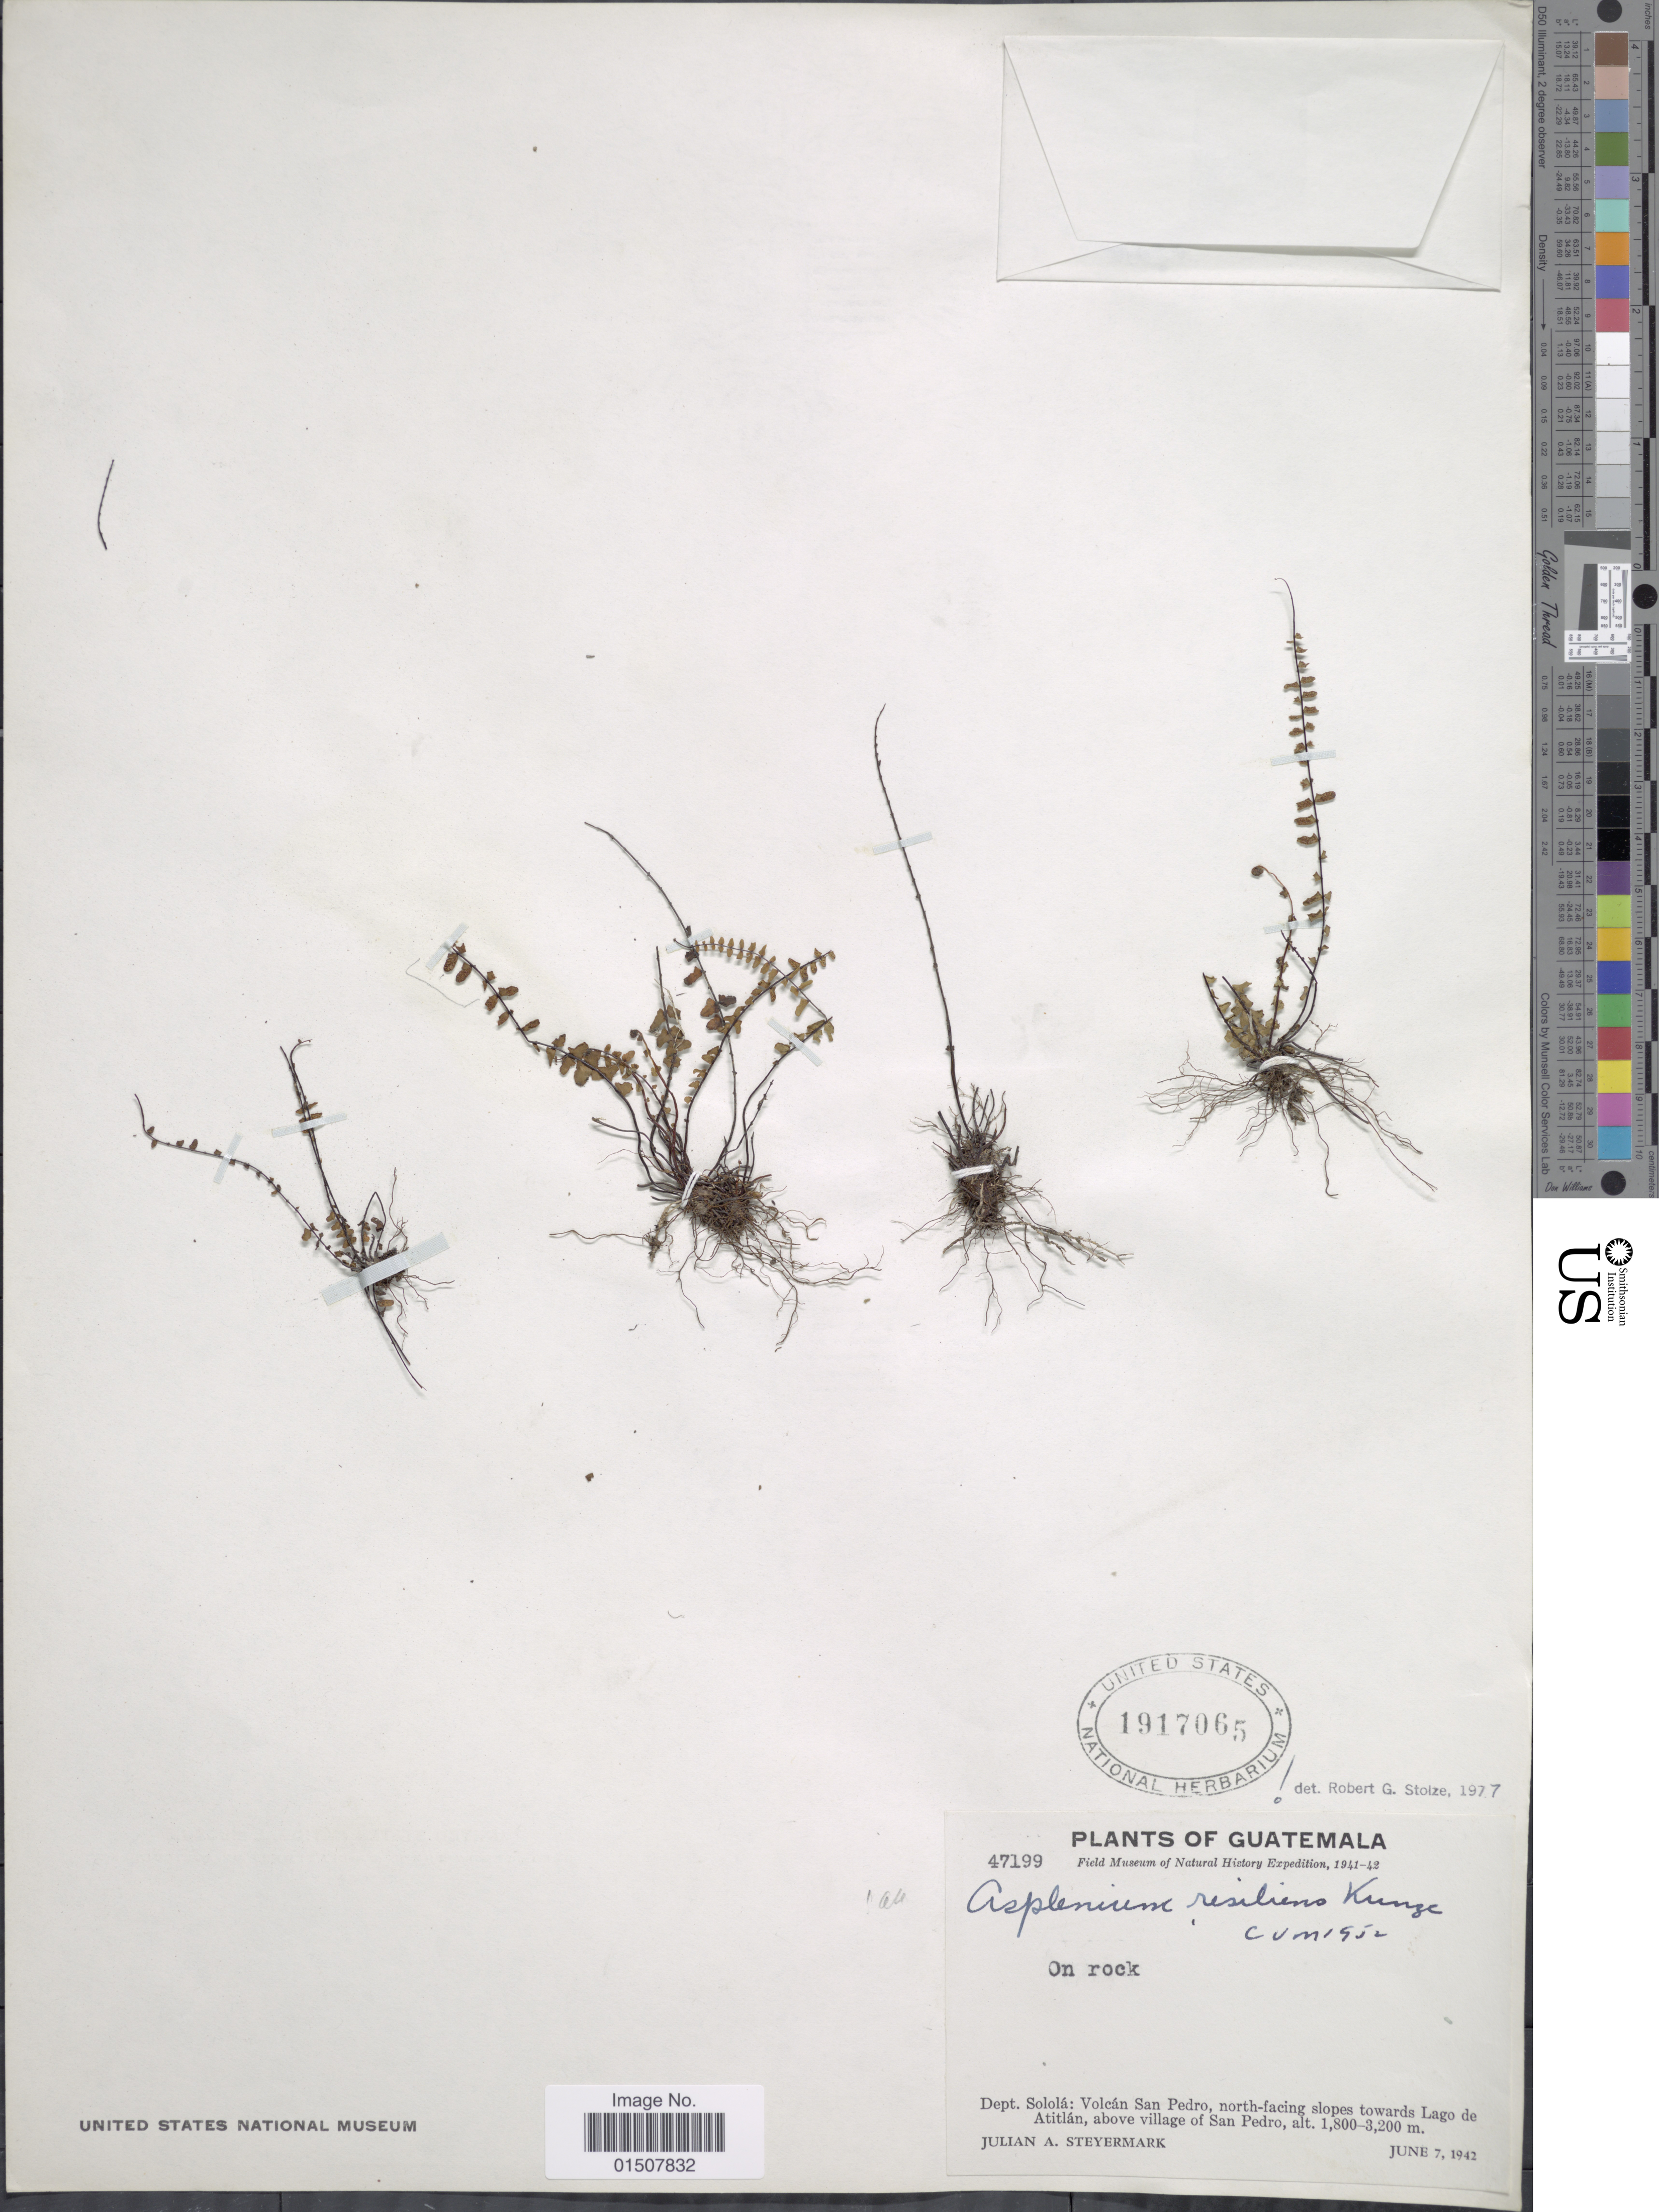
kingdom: Plantae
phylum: Tracheophyta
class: Polypodiopsida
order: Polypodiales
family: Aspleniaceae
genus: Asplenium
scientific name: Asplenium resiliens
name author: Kunze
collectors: J. Steyermark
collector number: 47199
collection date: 1942-06-07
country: Guatemala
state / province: Sololá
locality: Dept. Solola: Volcan San Pedro, nort-facing slopes towards Lago de Atitlan, above village of San Pedro.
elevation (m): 1800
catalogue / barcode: US 1917065